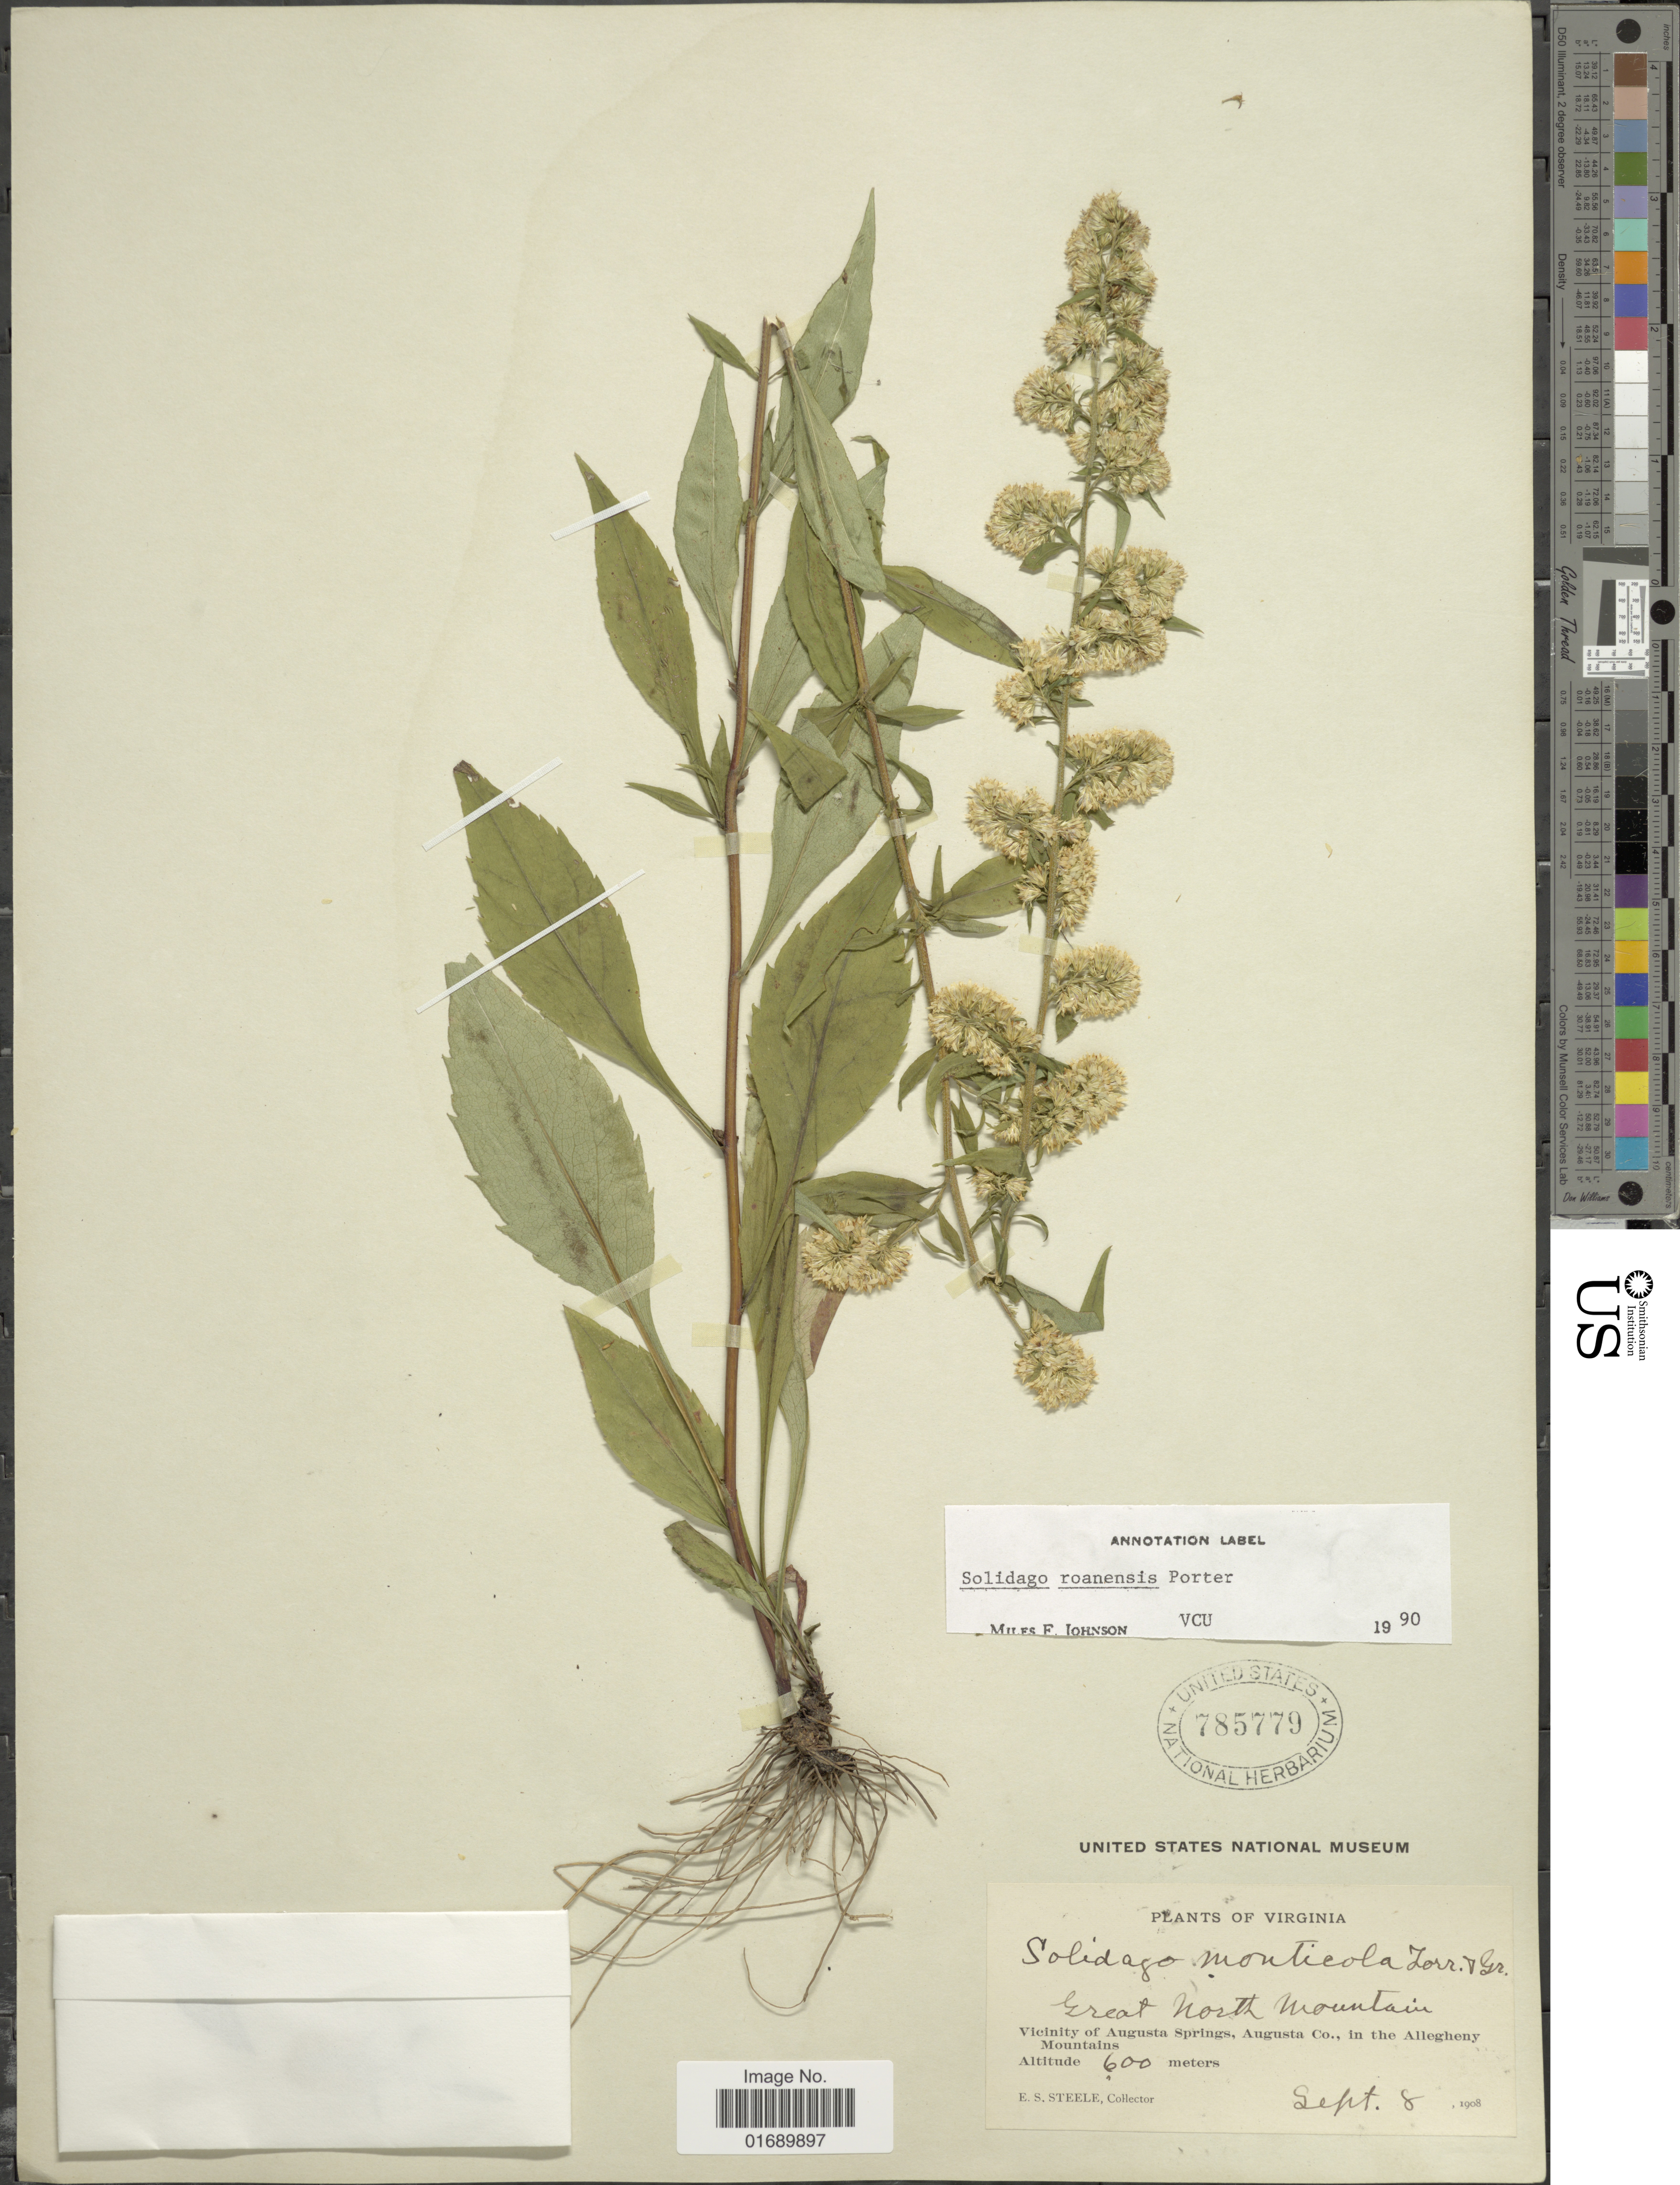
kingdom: Plantae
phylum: Tracheophyta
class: Magnoliopsida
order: Asterales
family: Asteraceae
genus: Solidago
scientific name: Solidago roanensis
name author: Porter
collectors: E. Steele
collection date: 1908-09-08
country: United States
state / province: Virginia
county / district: Augusta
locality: Great North Mountain, vicinity of Augusta Springs, Augusta Co., in the Allegheny Mountains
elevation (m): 600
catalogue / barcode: US 785779